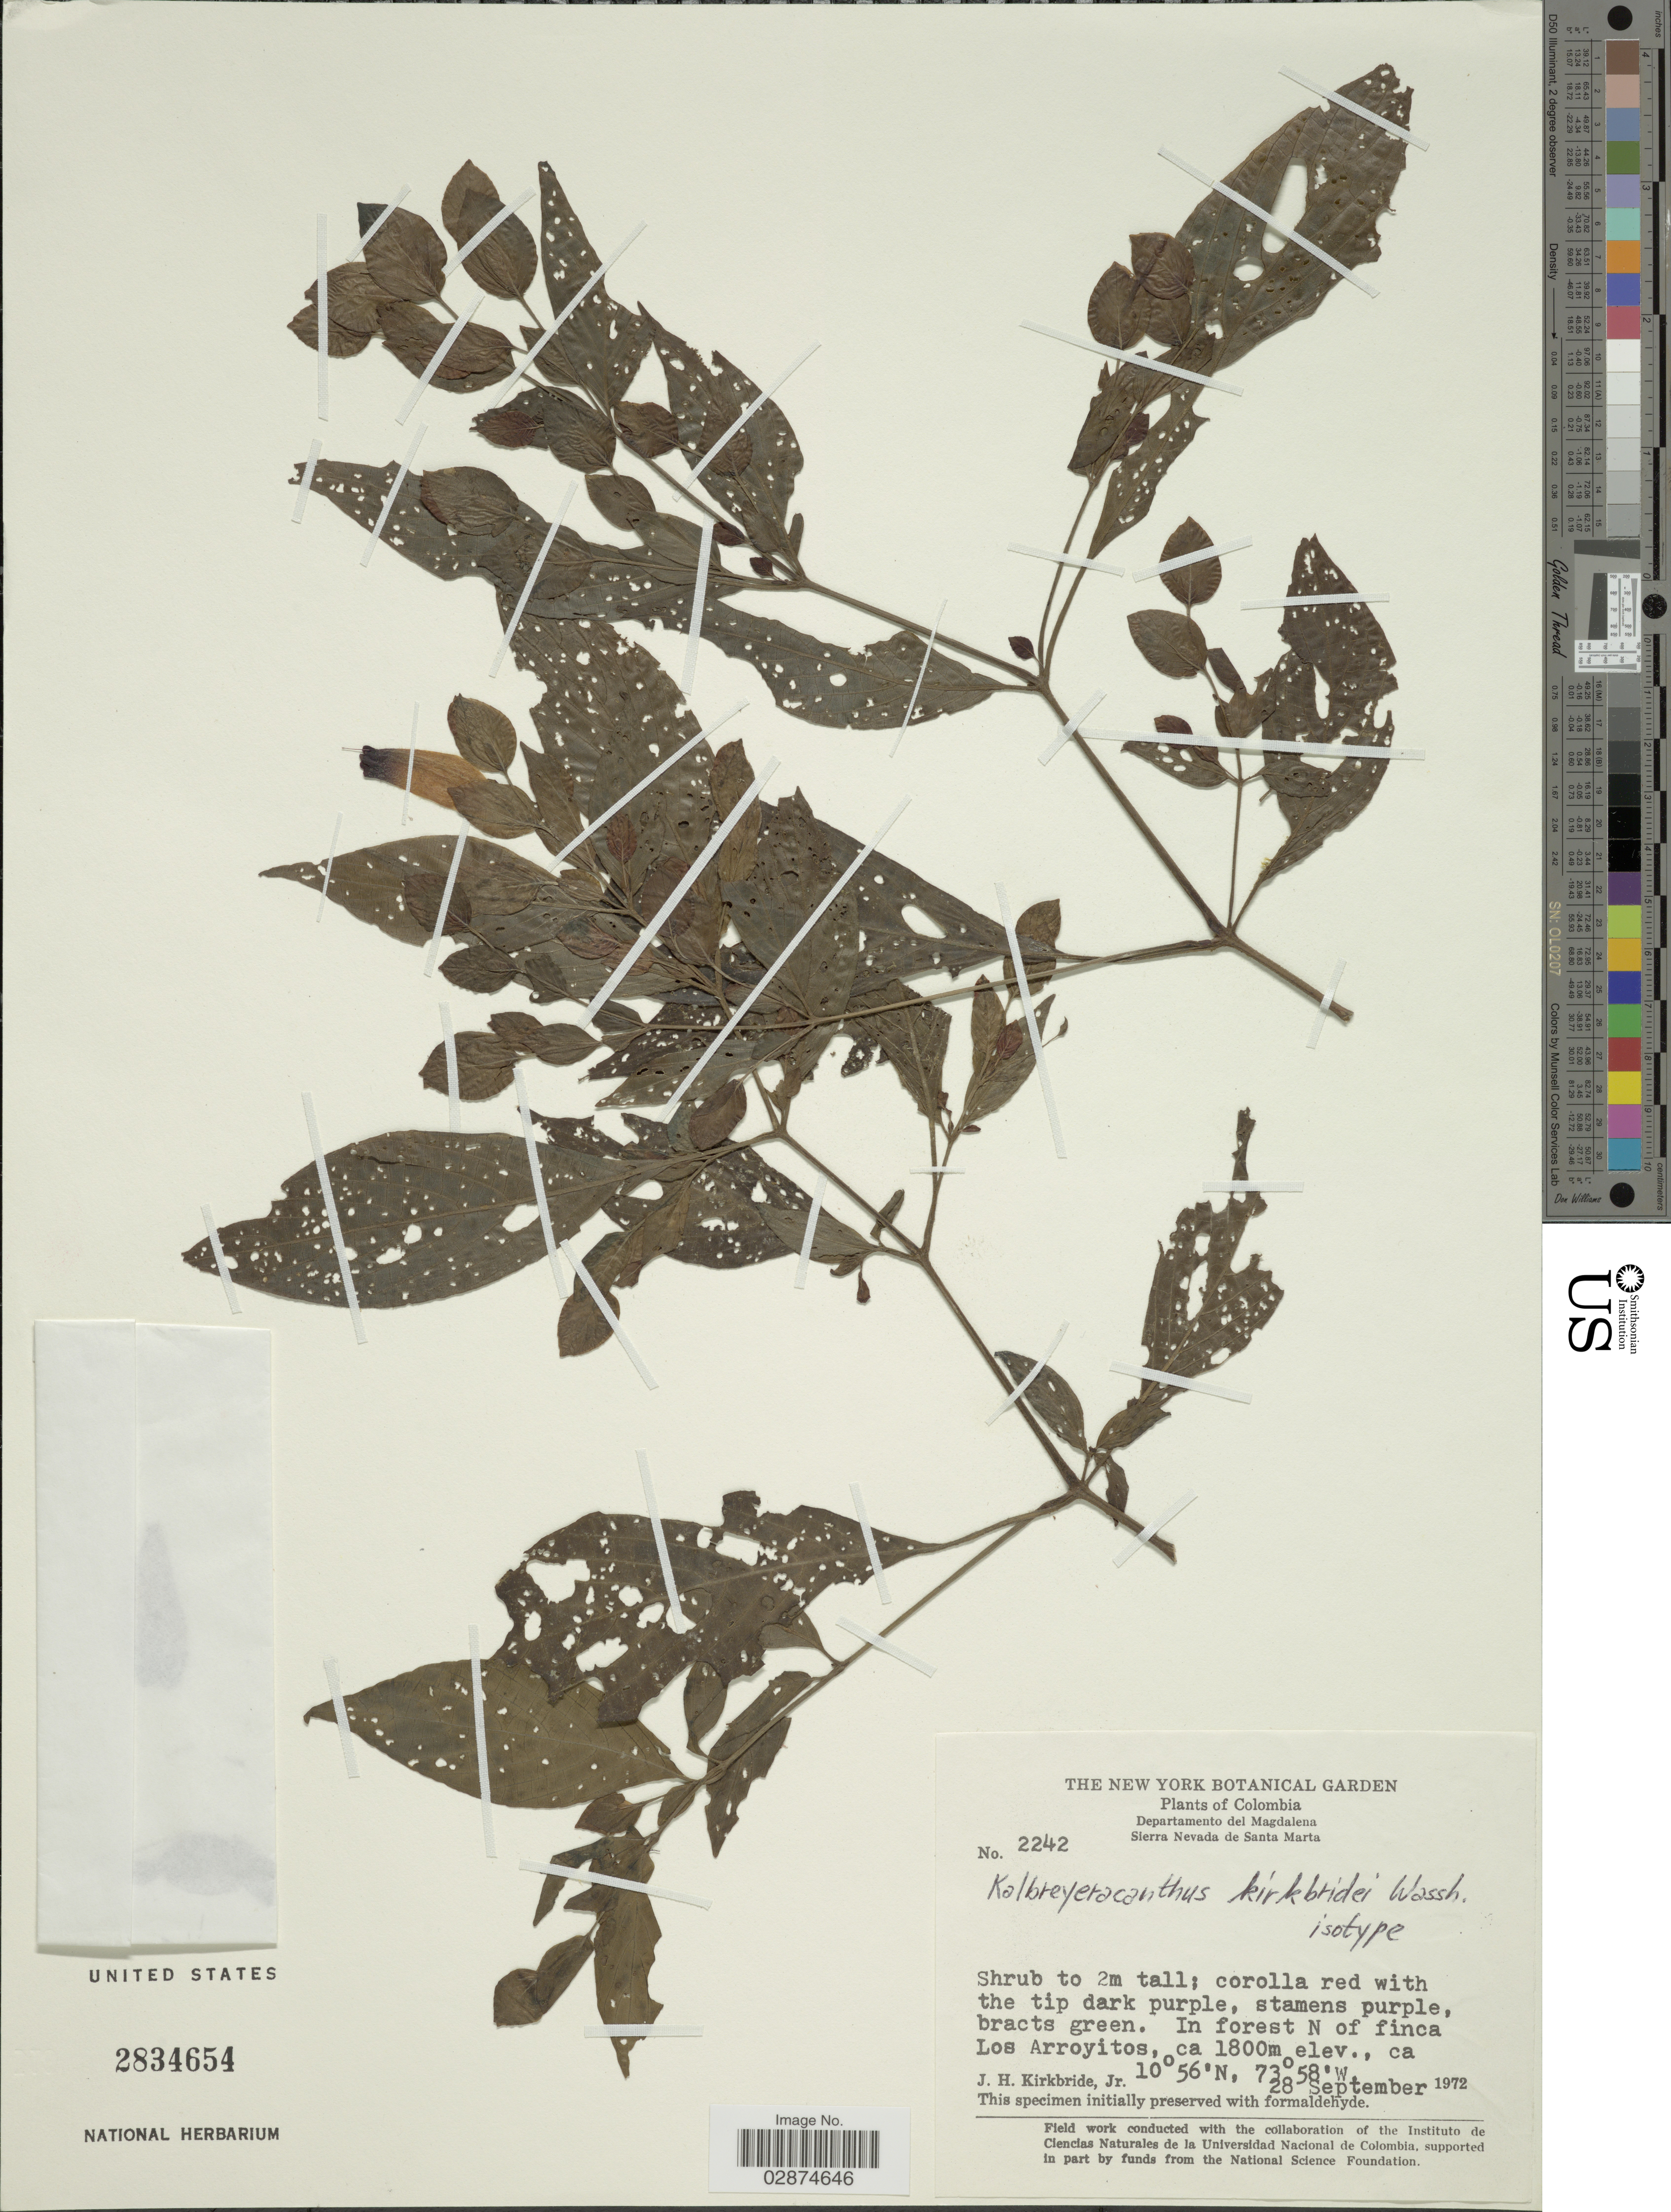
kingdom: Plantae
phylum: Tracheophyta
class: Magnoliopsida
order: Lamiales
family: Acanthaceae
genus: Kalbreyeracanthus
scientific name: Kalbreyeracanthus kirkbridei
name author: Wassh.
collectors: J. H. Kirkbride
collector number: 2242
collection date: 1972-09-28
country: Colombia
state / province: Magdalena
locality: Departamento del Magdalena. Sierra Nevada de Santa Marta. In forest N of finca Los Arroyitos.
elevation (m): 1800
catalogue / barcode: US 2834654